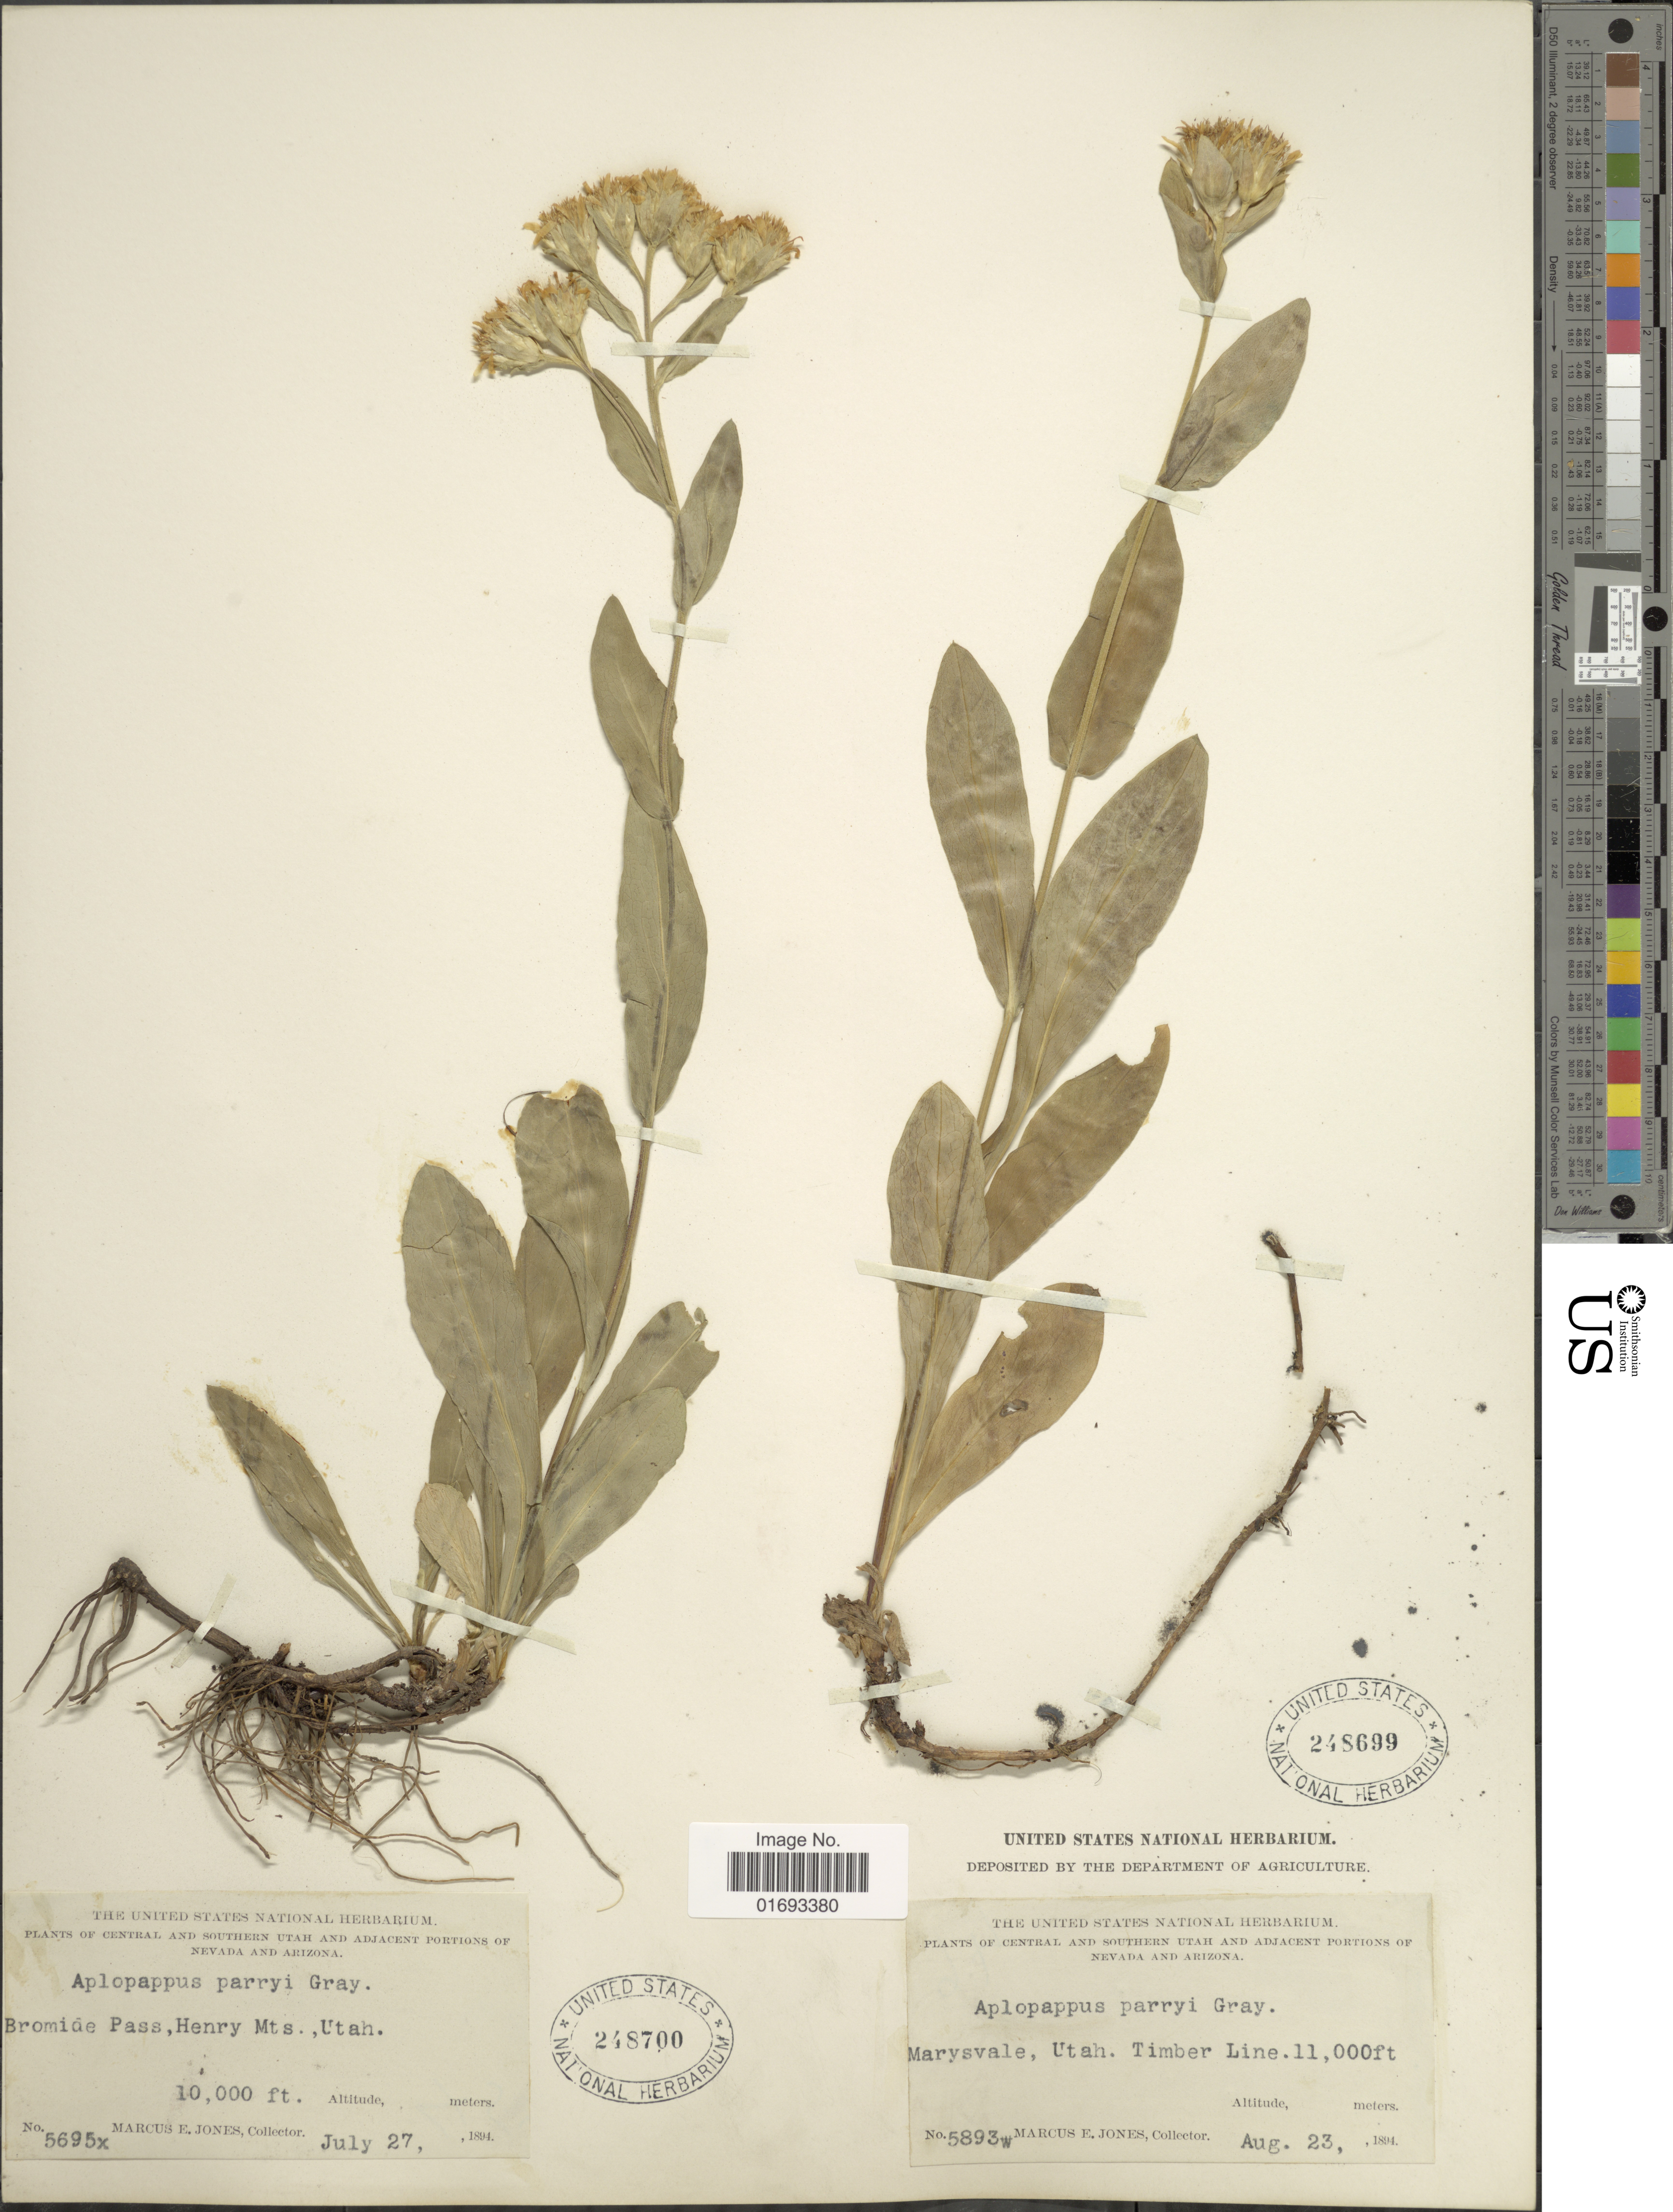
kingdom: Plantae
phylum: Tracheophyta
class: Magnoliopsida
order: Asterales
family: Asteraceae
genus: Oreochrysum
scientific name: Oreochrysum parryi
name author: (A. Gray) Rydb.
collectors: M. E. Jones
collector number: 5695x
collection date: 1894-07-27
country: United States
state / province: Utah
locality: Bromide Pass, Henry Mts.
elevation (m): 3048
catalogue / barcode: US 248700-2